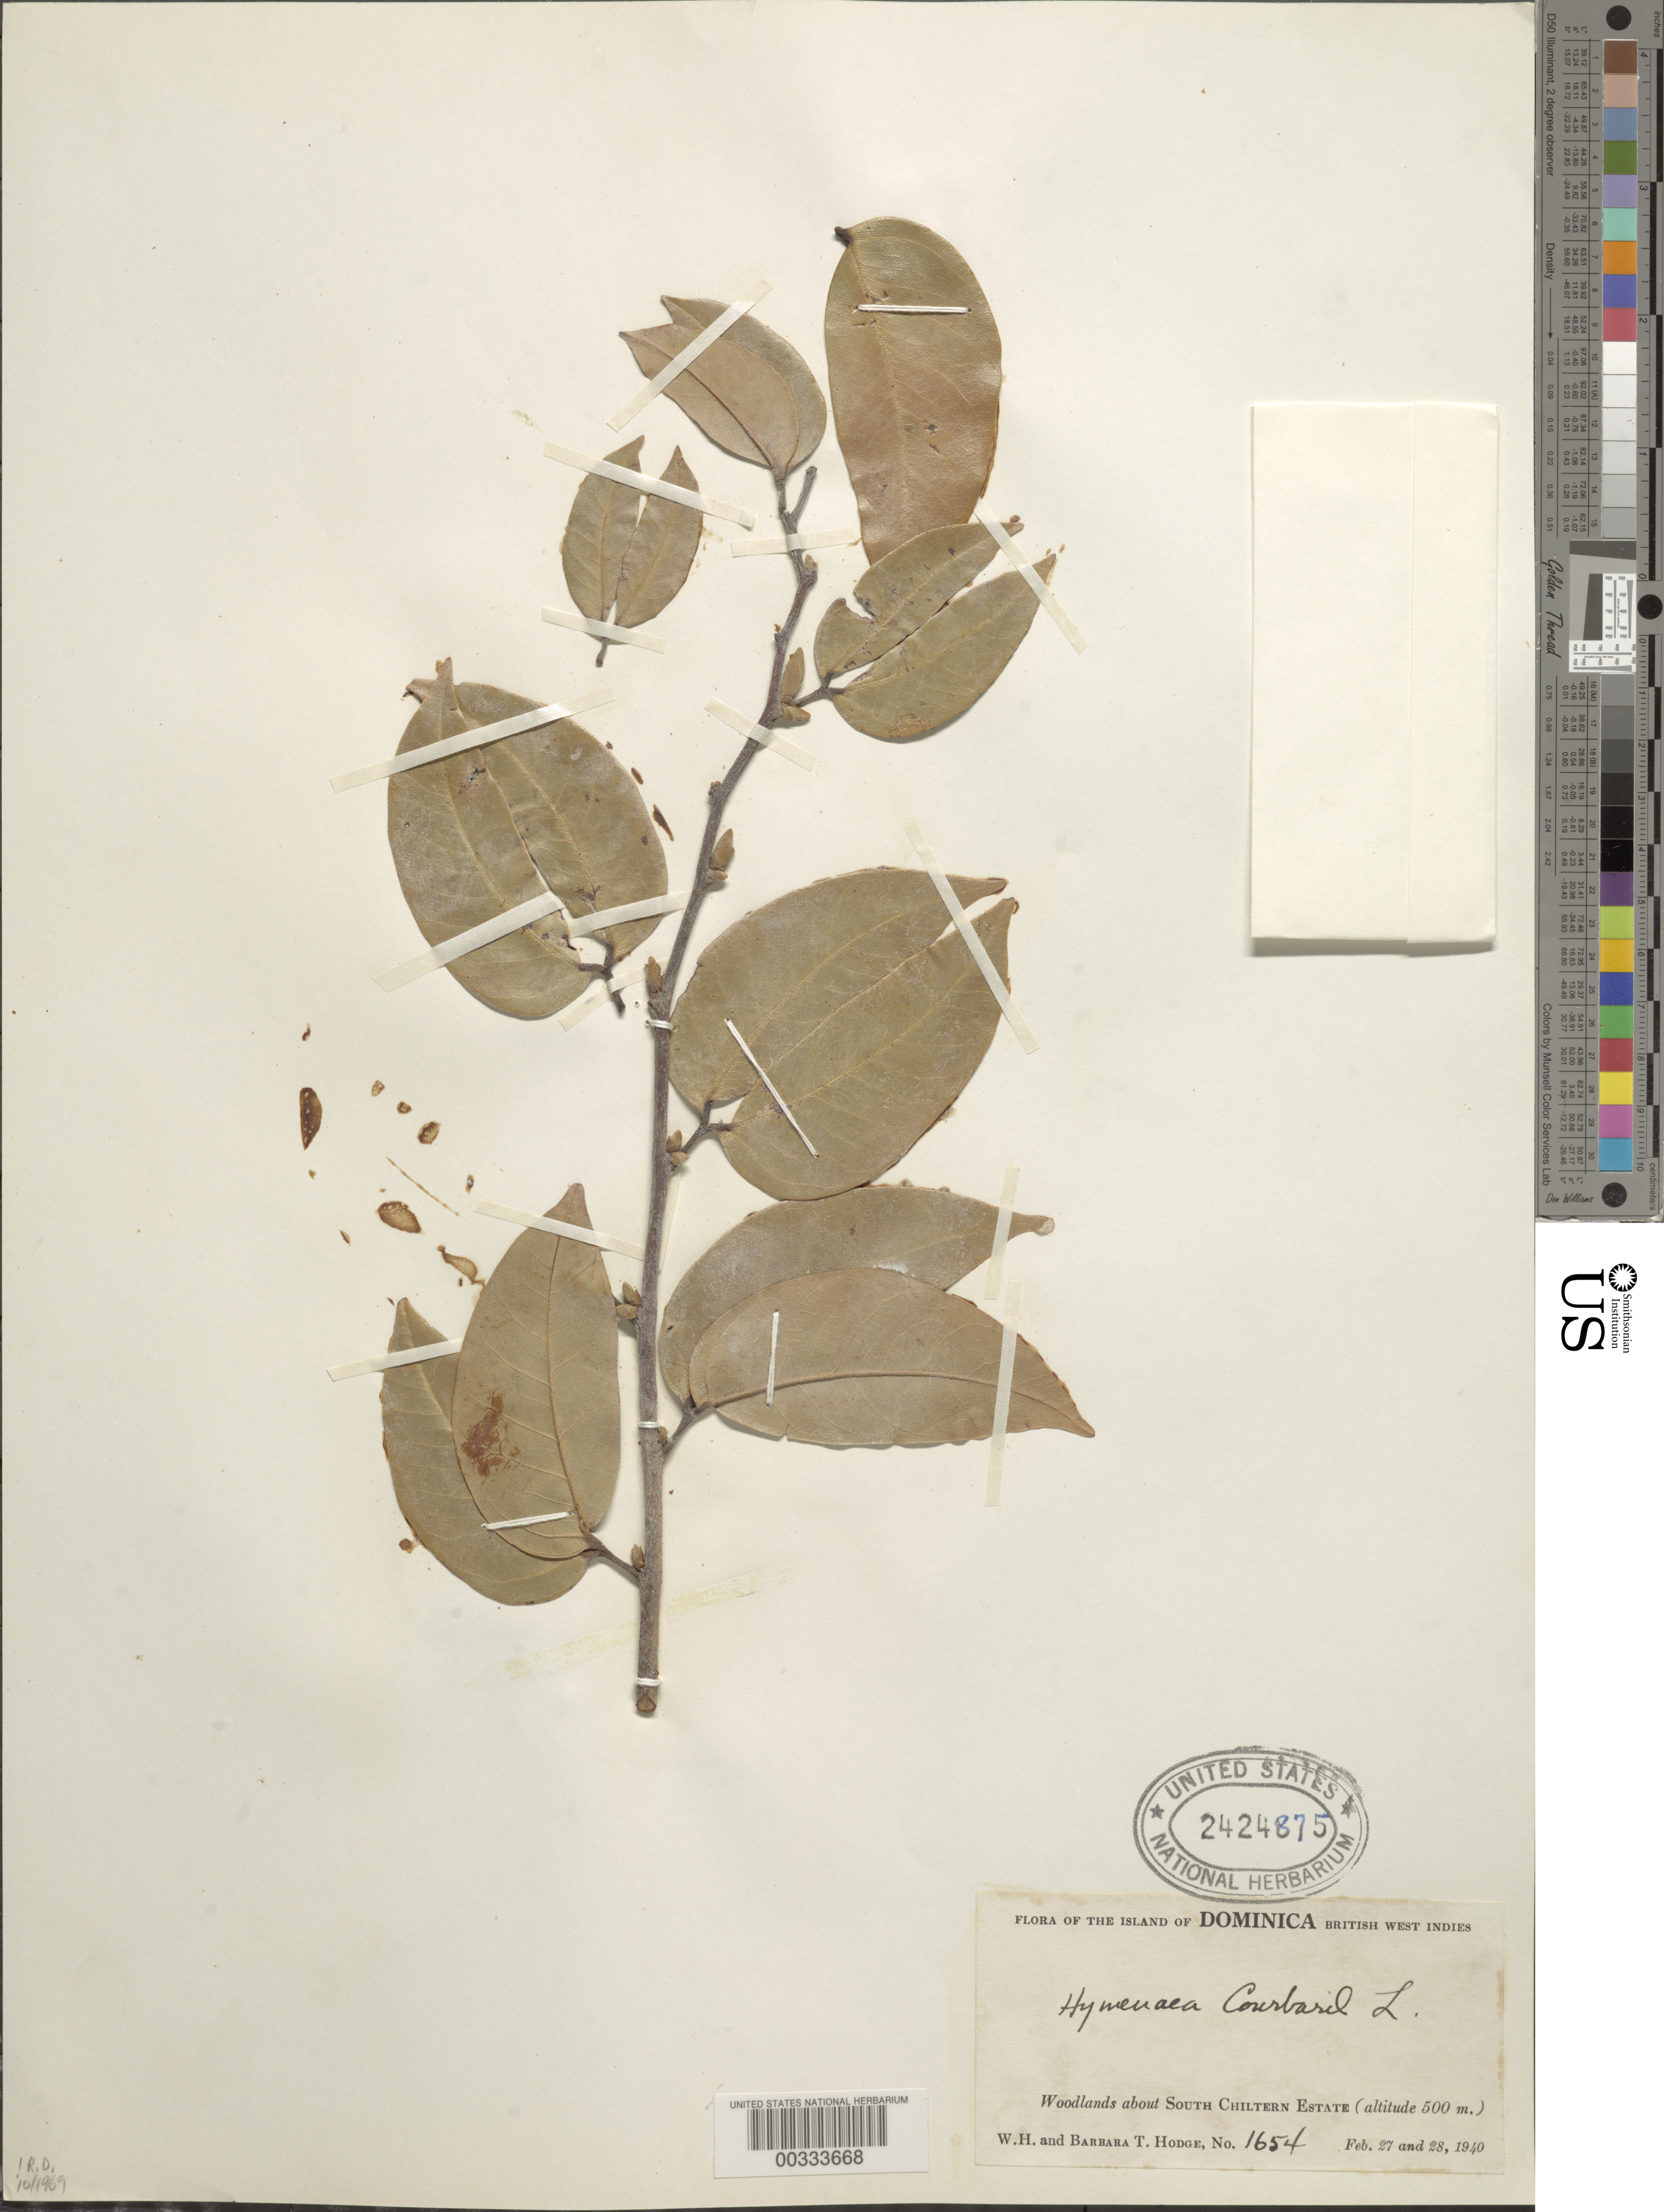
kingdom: Plantae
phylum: Tracheophyta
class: Magnoliopsida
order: Fabales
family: Fabaceae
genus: Hymenaea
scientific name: Hymenaea courbaril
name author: L.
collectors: W. Hodge & B. Hodge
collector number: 1654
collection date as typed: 27 Feb 1940 and 28 Feb 1940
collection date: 1940-02-27,1940-02-28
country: Dominica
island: Dominica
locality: About south chiltern estate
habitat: Woodlands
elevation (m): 500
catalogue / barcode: US 2424875